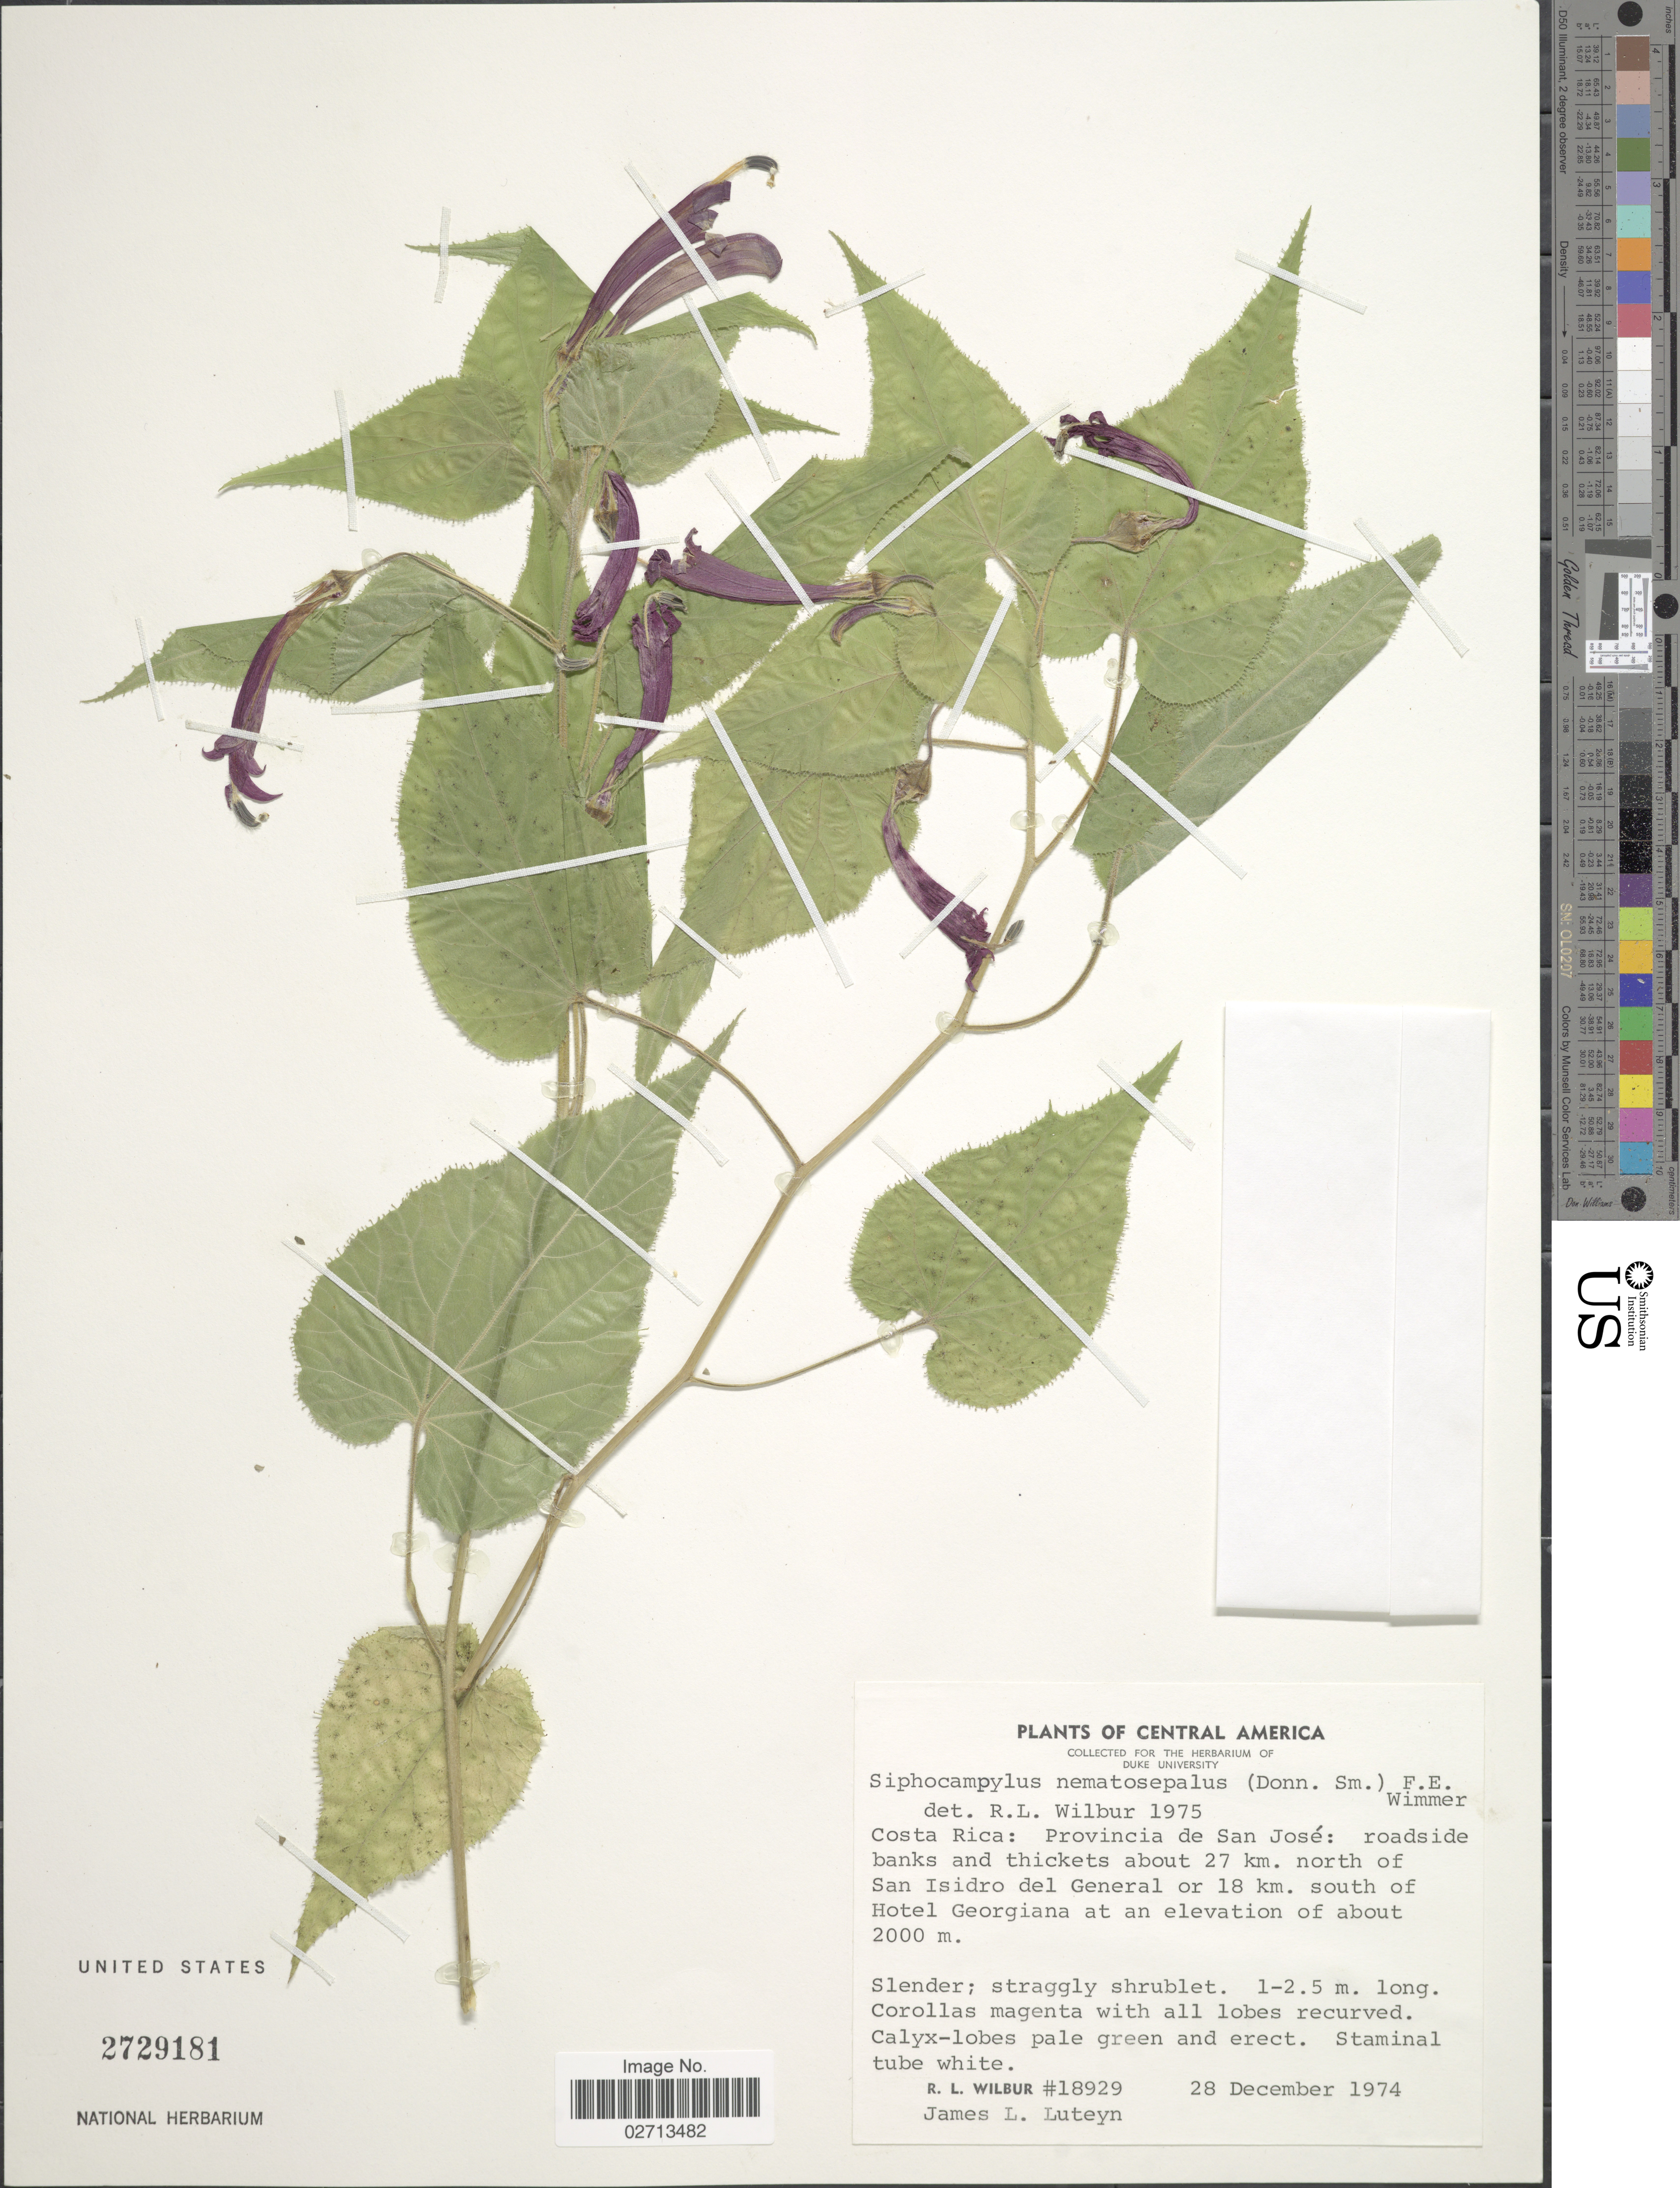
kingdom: Plantae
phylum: Tracheophyta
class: Magnoliopsida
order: Asterales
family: Campanulaceae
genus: Siphocampylus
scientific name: Siphocampylus nematosepalus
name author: (Donn. Sm.) E. Wimm.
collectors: R. L. Wilbur & J. L. Luteyn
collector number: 18929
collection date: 1974-12-28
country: Costa Rica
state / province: San José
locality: Roadside banks and thickets about 27 km north of San Isidro del General or 18 km south of Hotel Georgina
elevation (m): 2000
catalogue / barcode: US 2729181